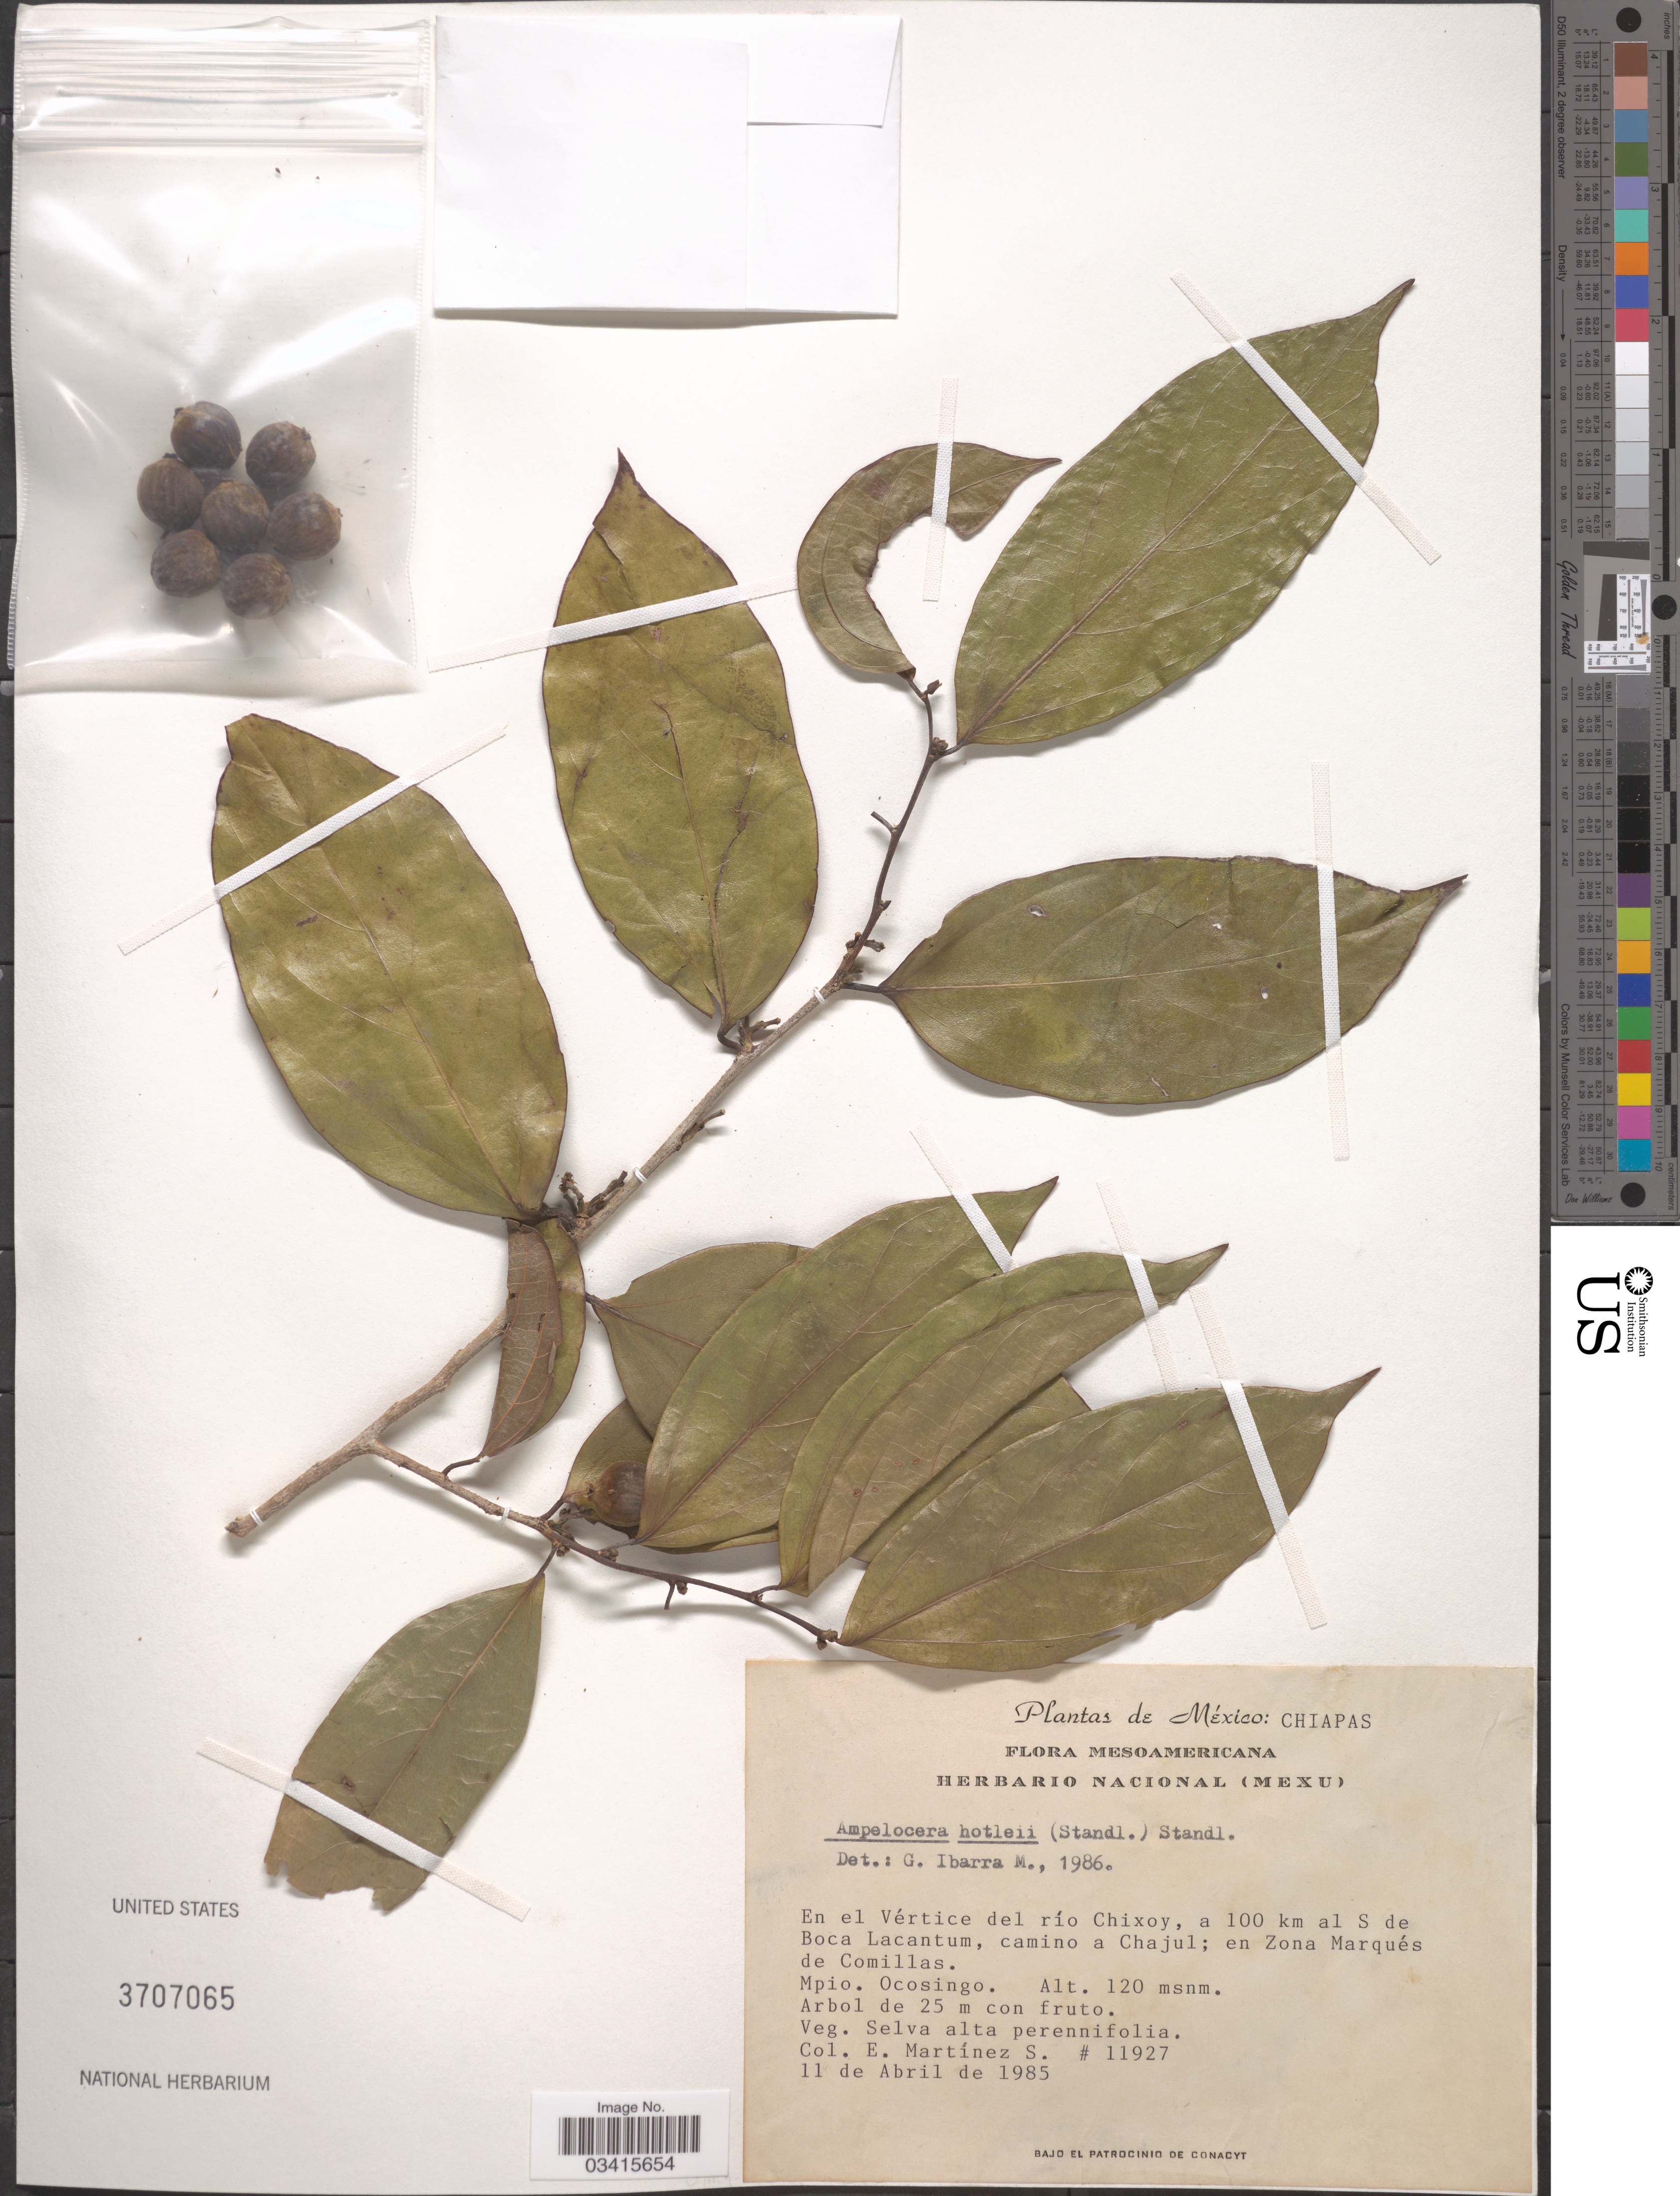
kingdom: Plantae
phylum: Tracheophyta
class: Magnoliopsida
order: Rosales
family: Cannabaceae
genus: Ampelocera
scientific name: Ampelocera hottlei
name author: (Standl.) Standl.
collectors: E. M. Martínez S.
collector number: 11927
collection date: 1985-04-11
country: Mexico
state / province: Chiapas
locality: En el Vértice del río Chixoy, a 100 km al S de Boca Lacantum, camino a Chajul; en Zona Marqués de Comillas. Mpio. Ocosingo.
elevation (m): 120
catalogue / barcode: US 3707065